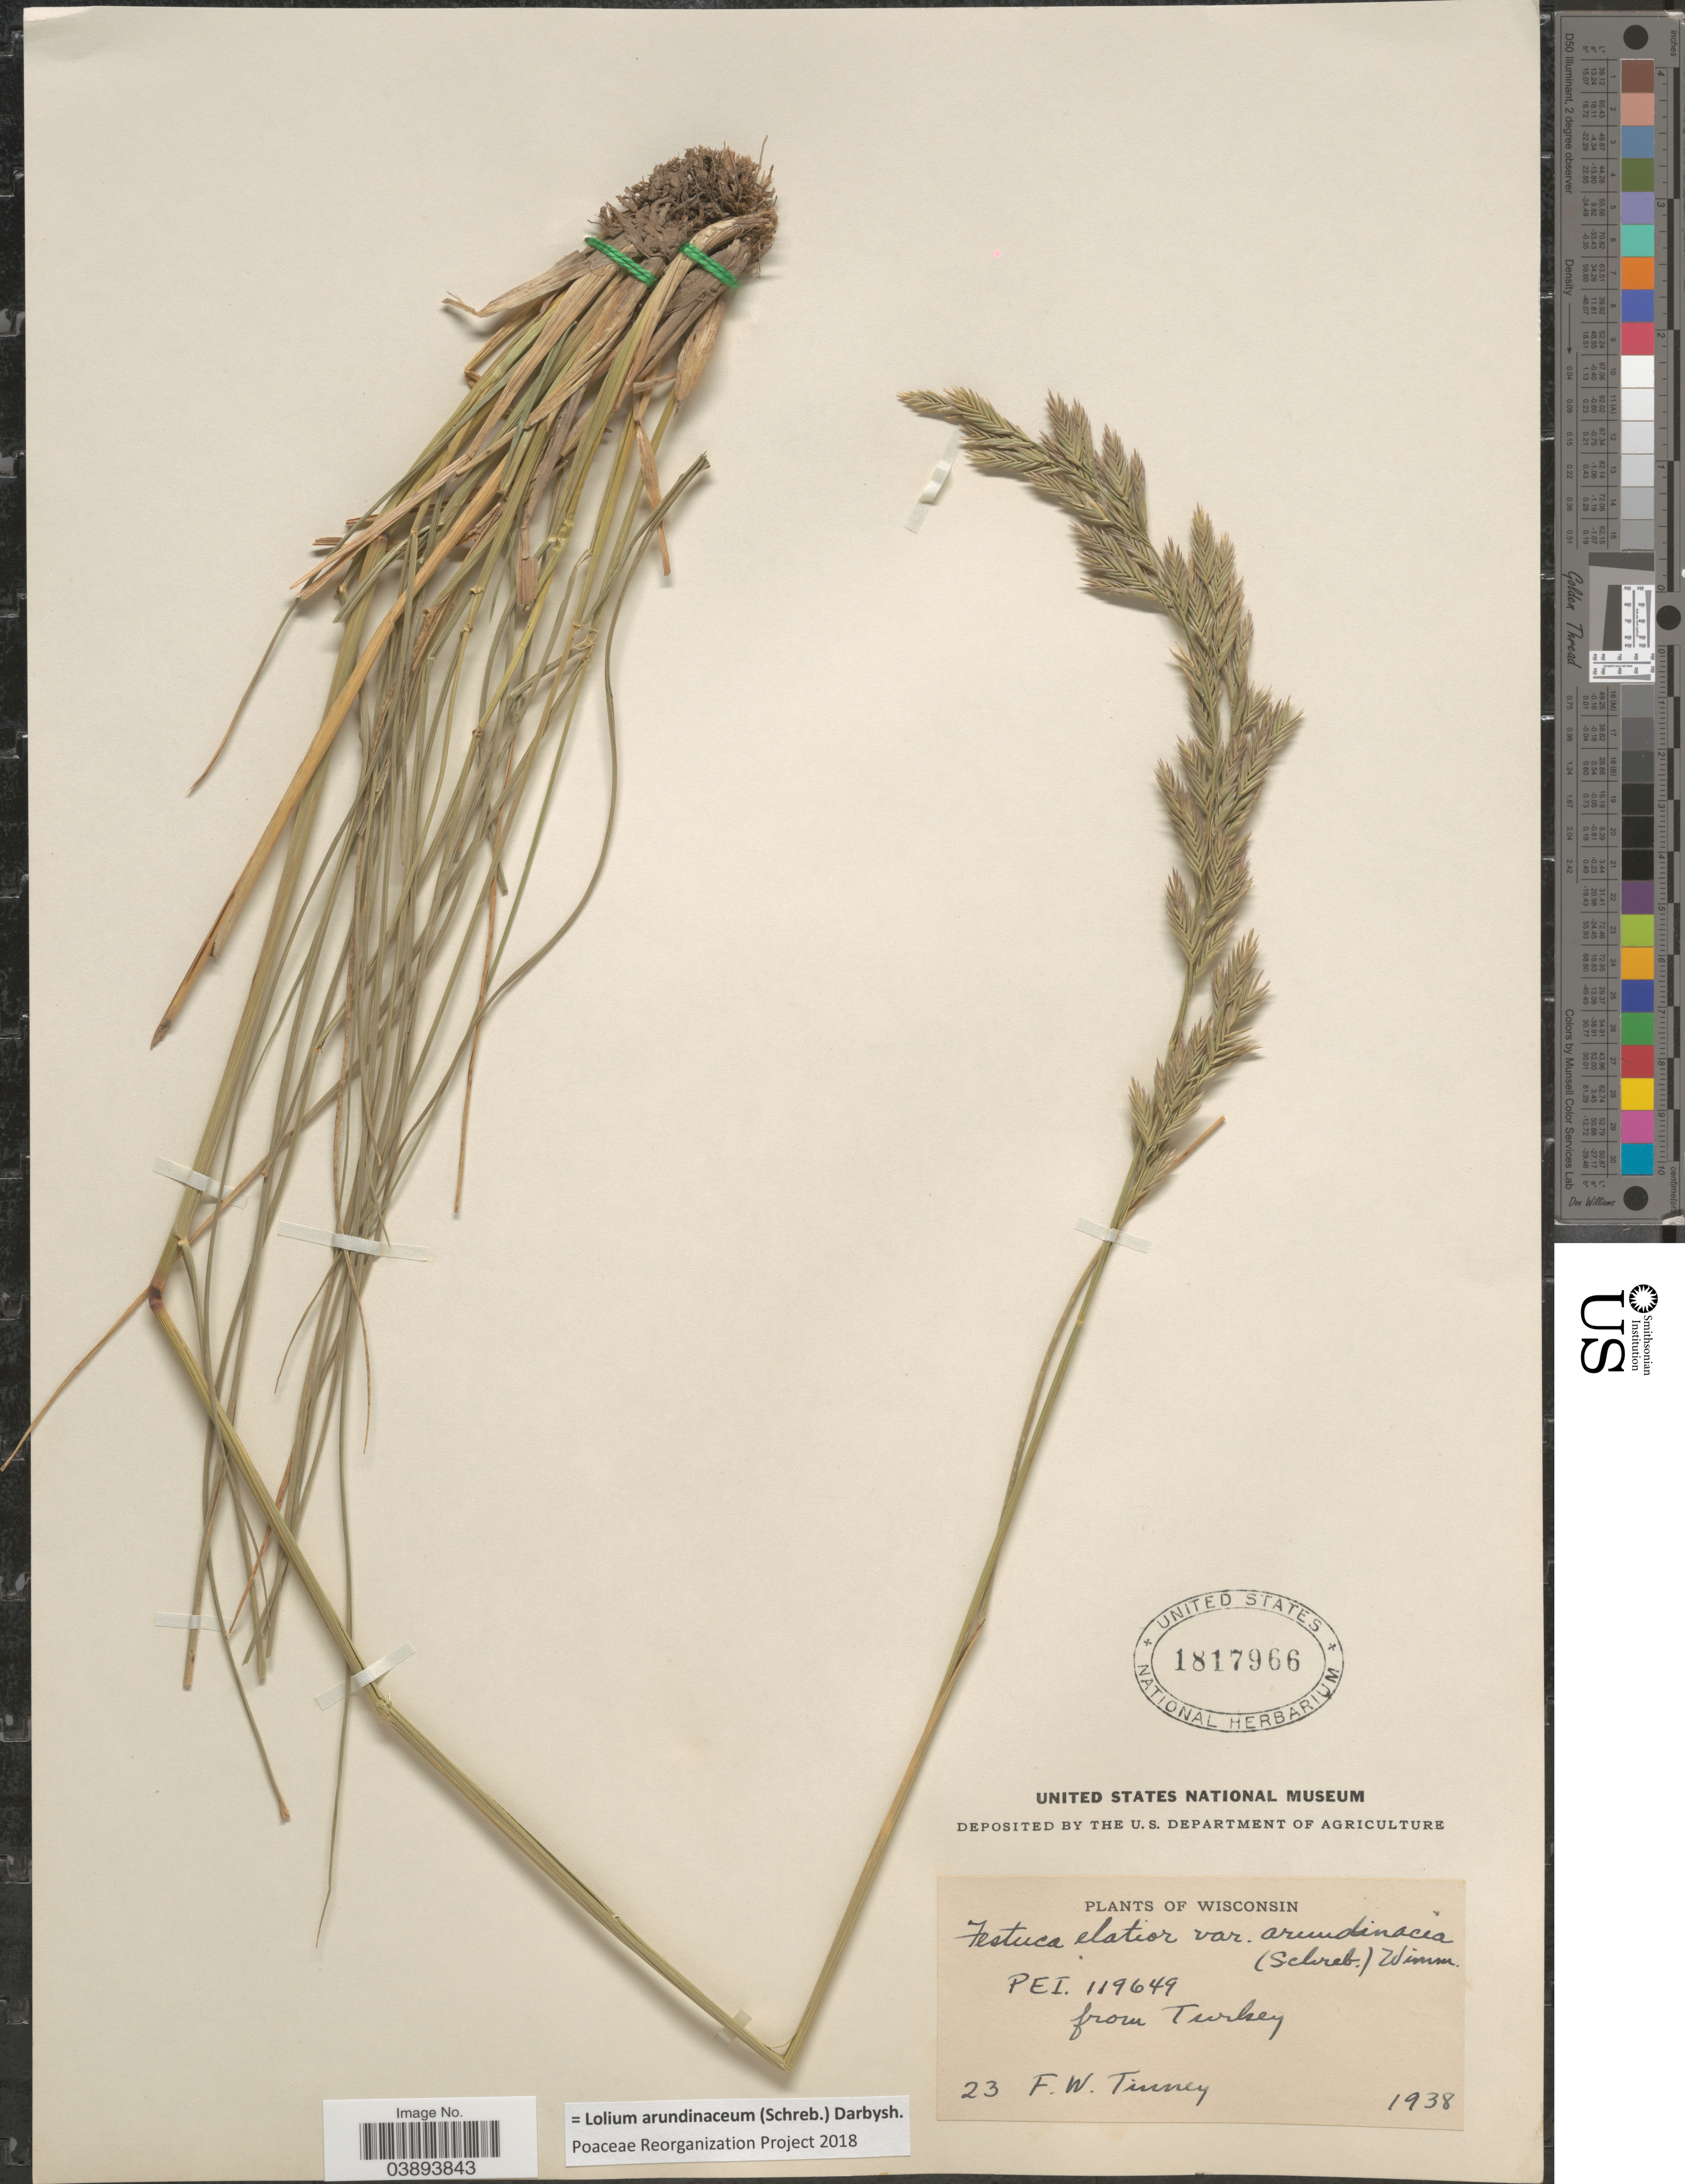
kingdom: Plantae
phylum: Tracheophyta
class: Liliopsida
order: Poales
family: Poaceae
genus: Lolium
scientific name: Lolium arundinaceum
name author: (Schreb.) Darbysh.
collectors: F. Tinney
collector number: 23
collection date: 1938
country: United States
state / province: Wisconsin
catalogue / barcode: US 1817966